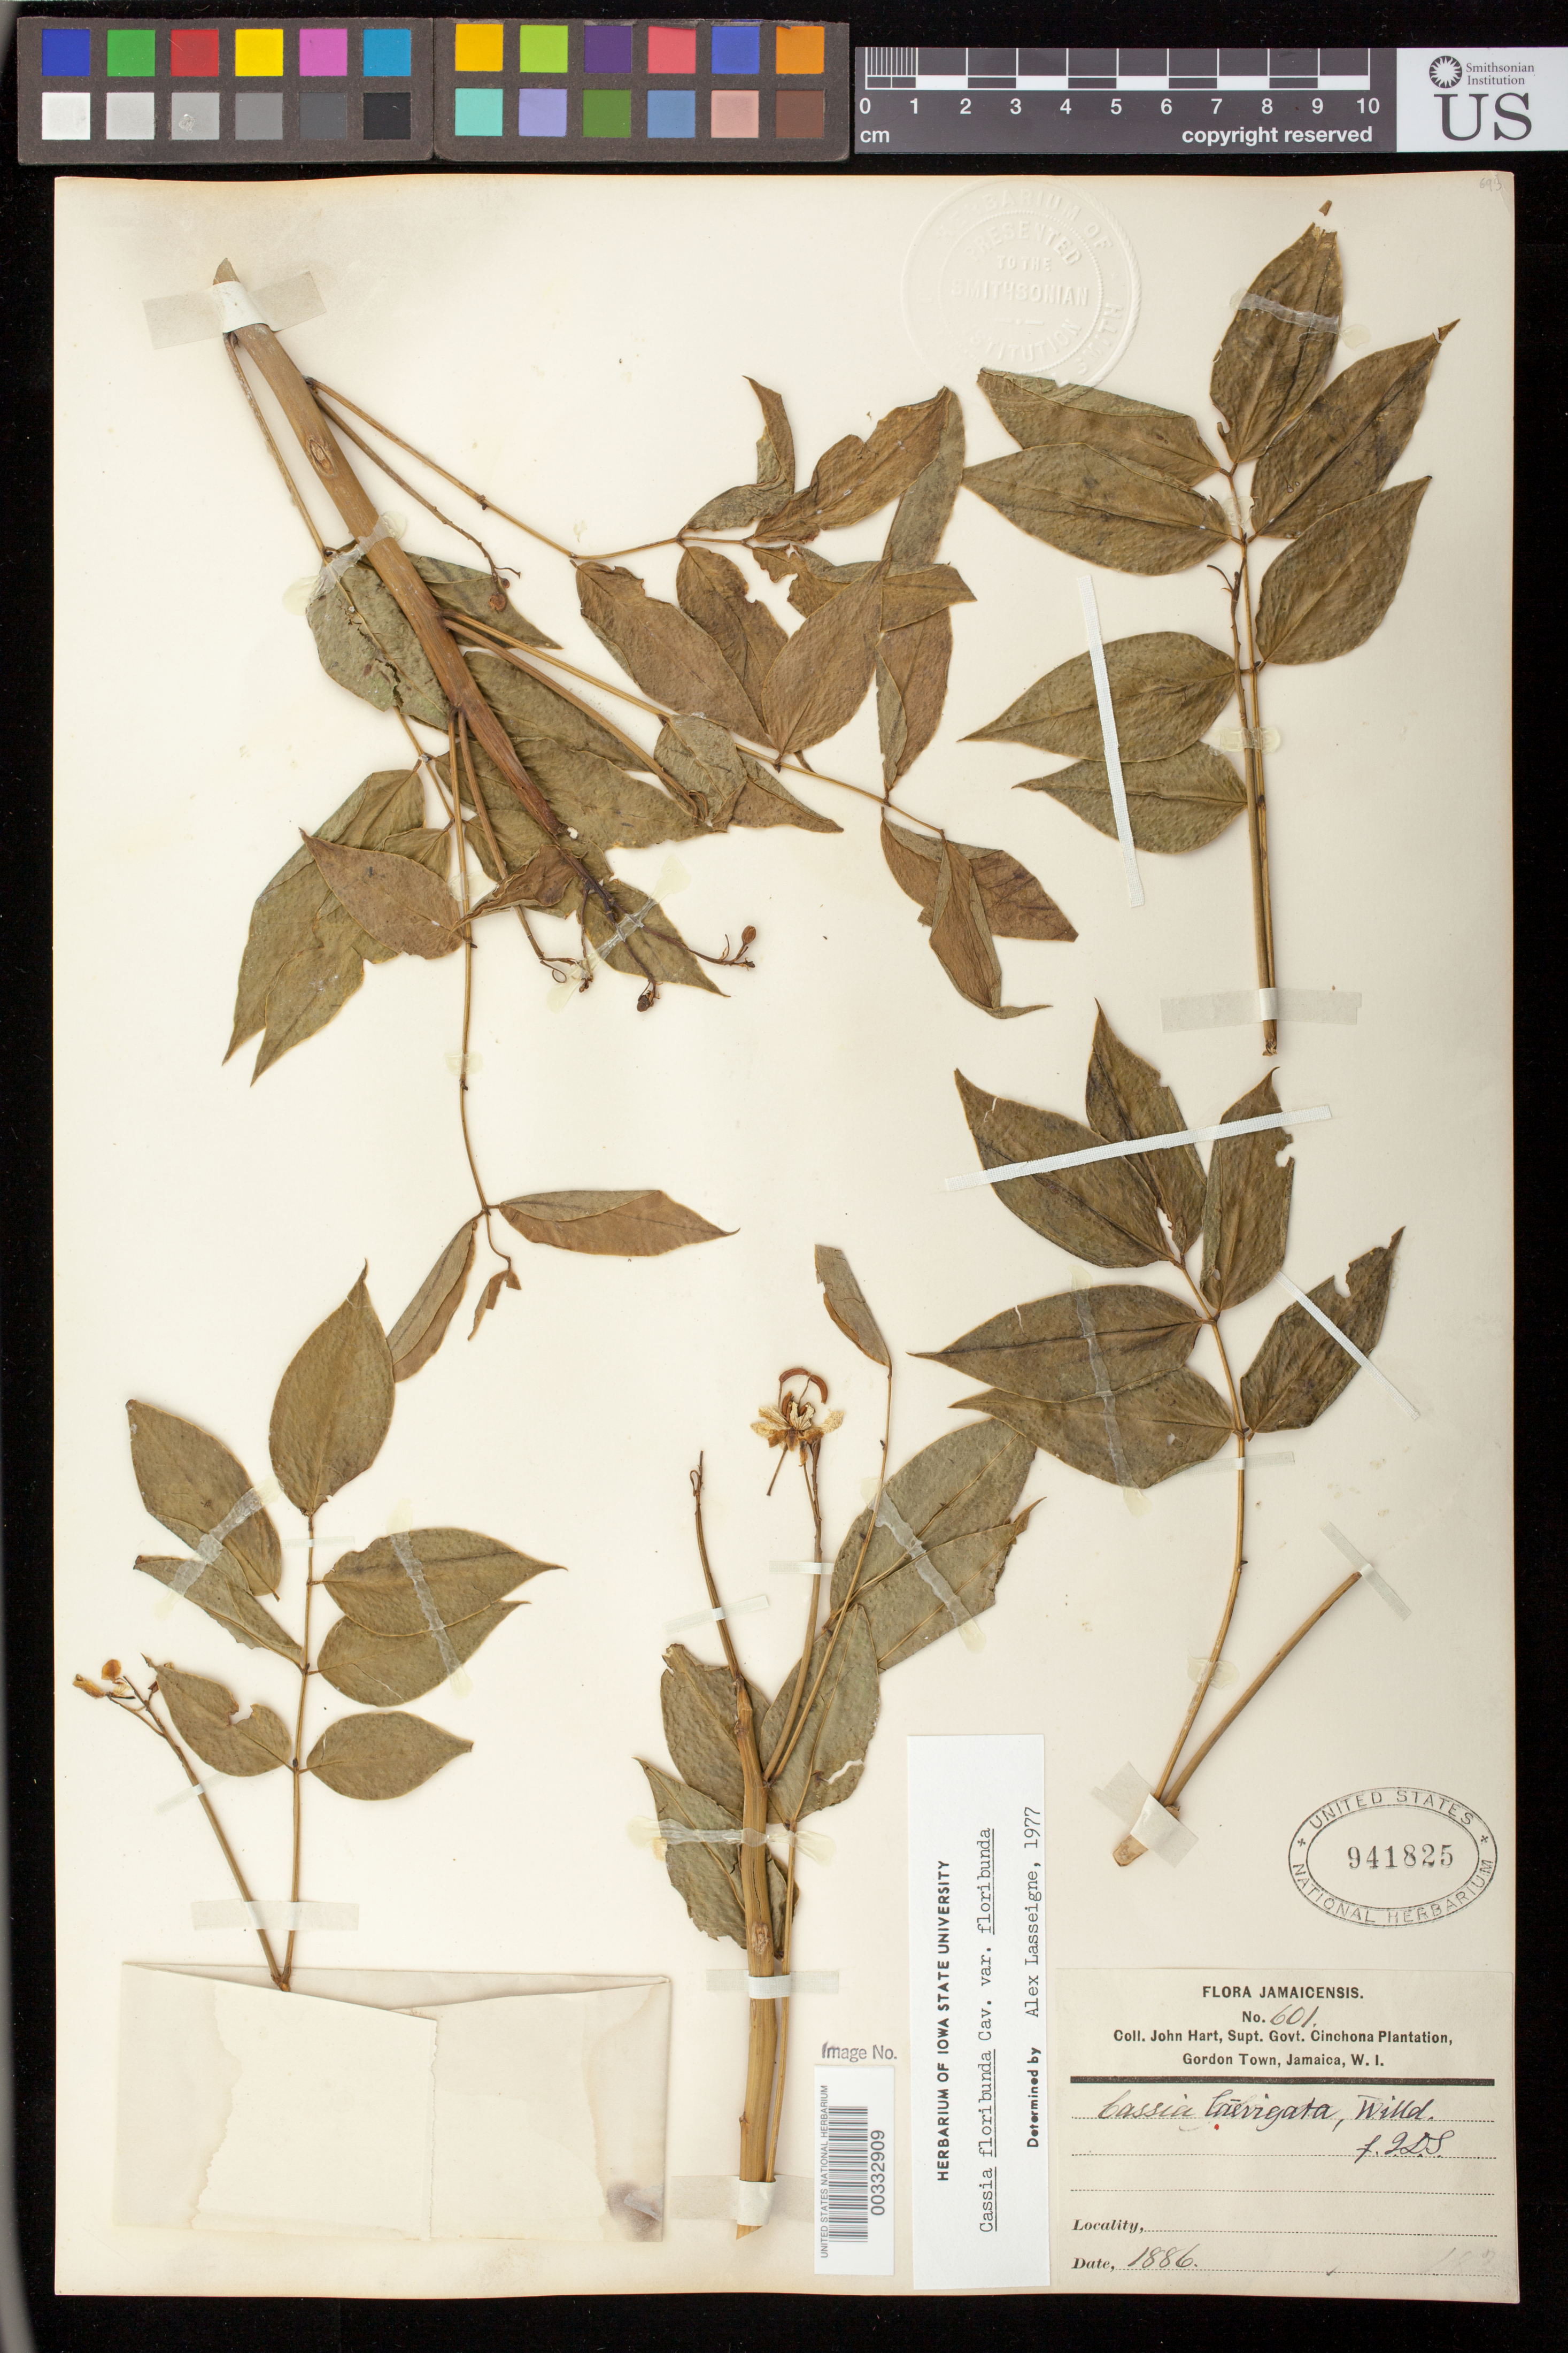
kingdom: Plantae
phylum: Tracheophyta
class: Magnoliopsida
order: Fabales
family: Fabaceae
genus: Senna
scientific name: Senna x floribunda var. floribunda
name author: (Cav.) H.S. Irwin & Barneby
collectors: J. H. Hart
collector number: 601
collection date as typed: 1886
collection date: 1886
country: Jamaica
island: Greater Antilles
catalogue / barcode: US 941825